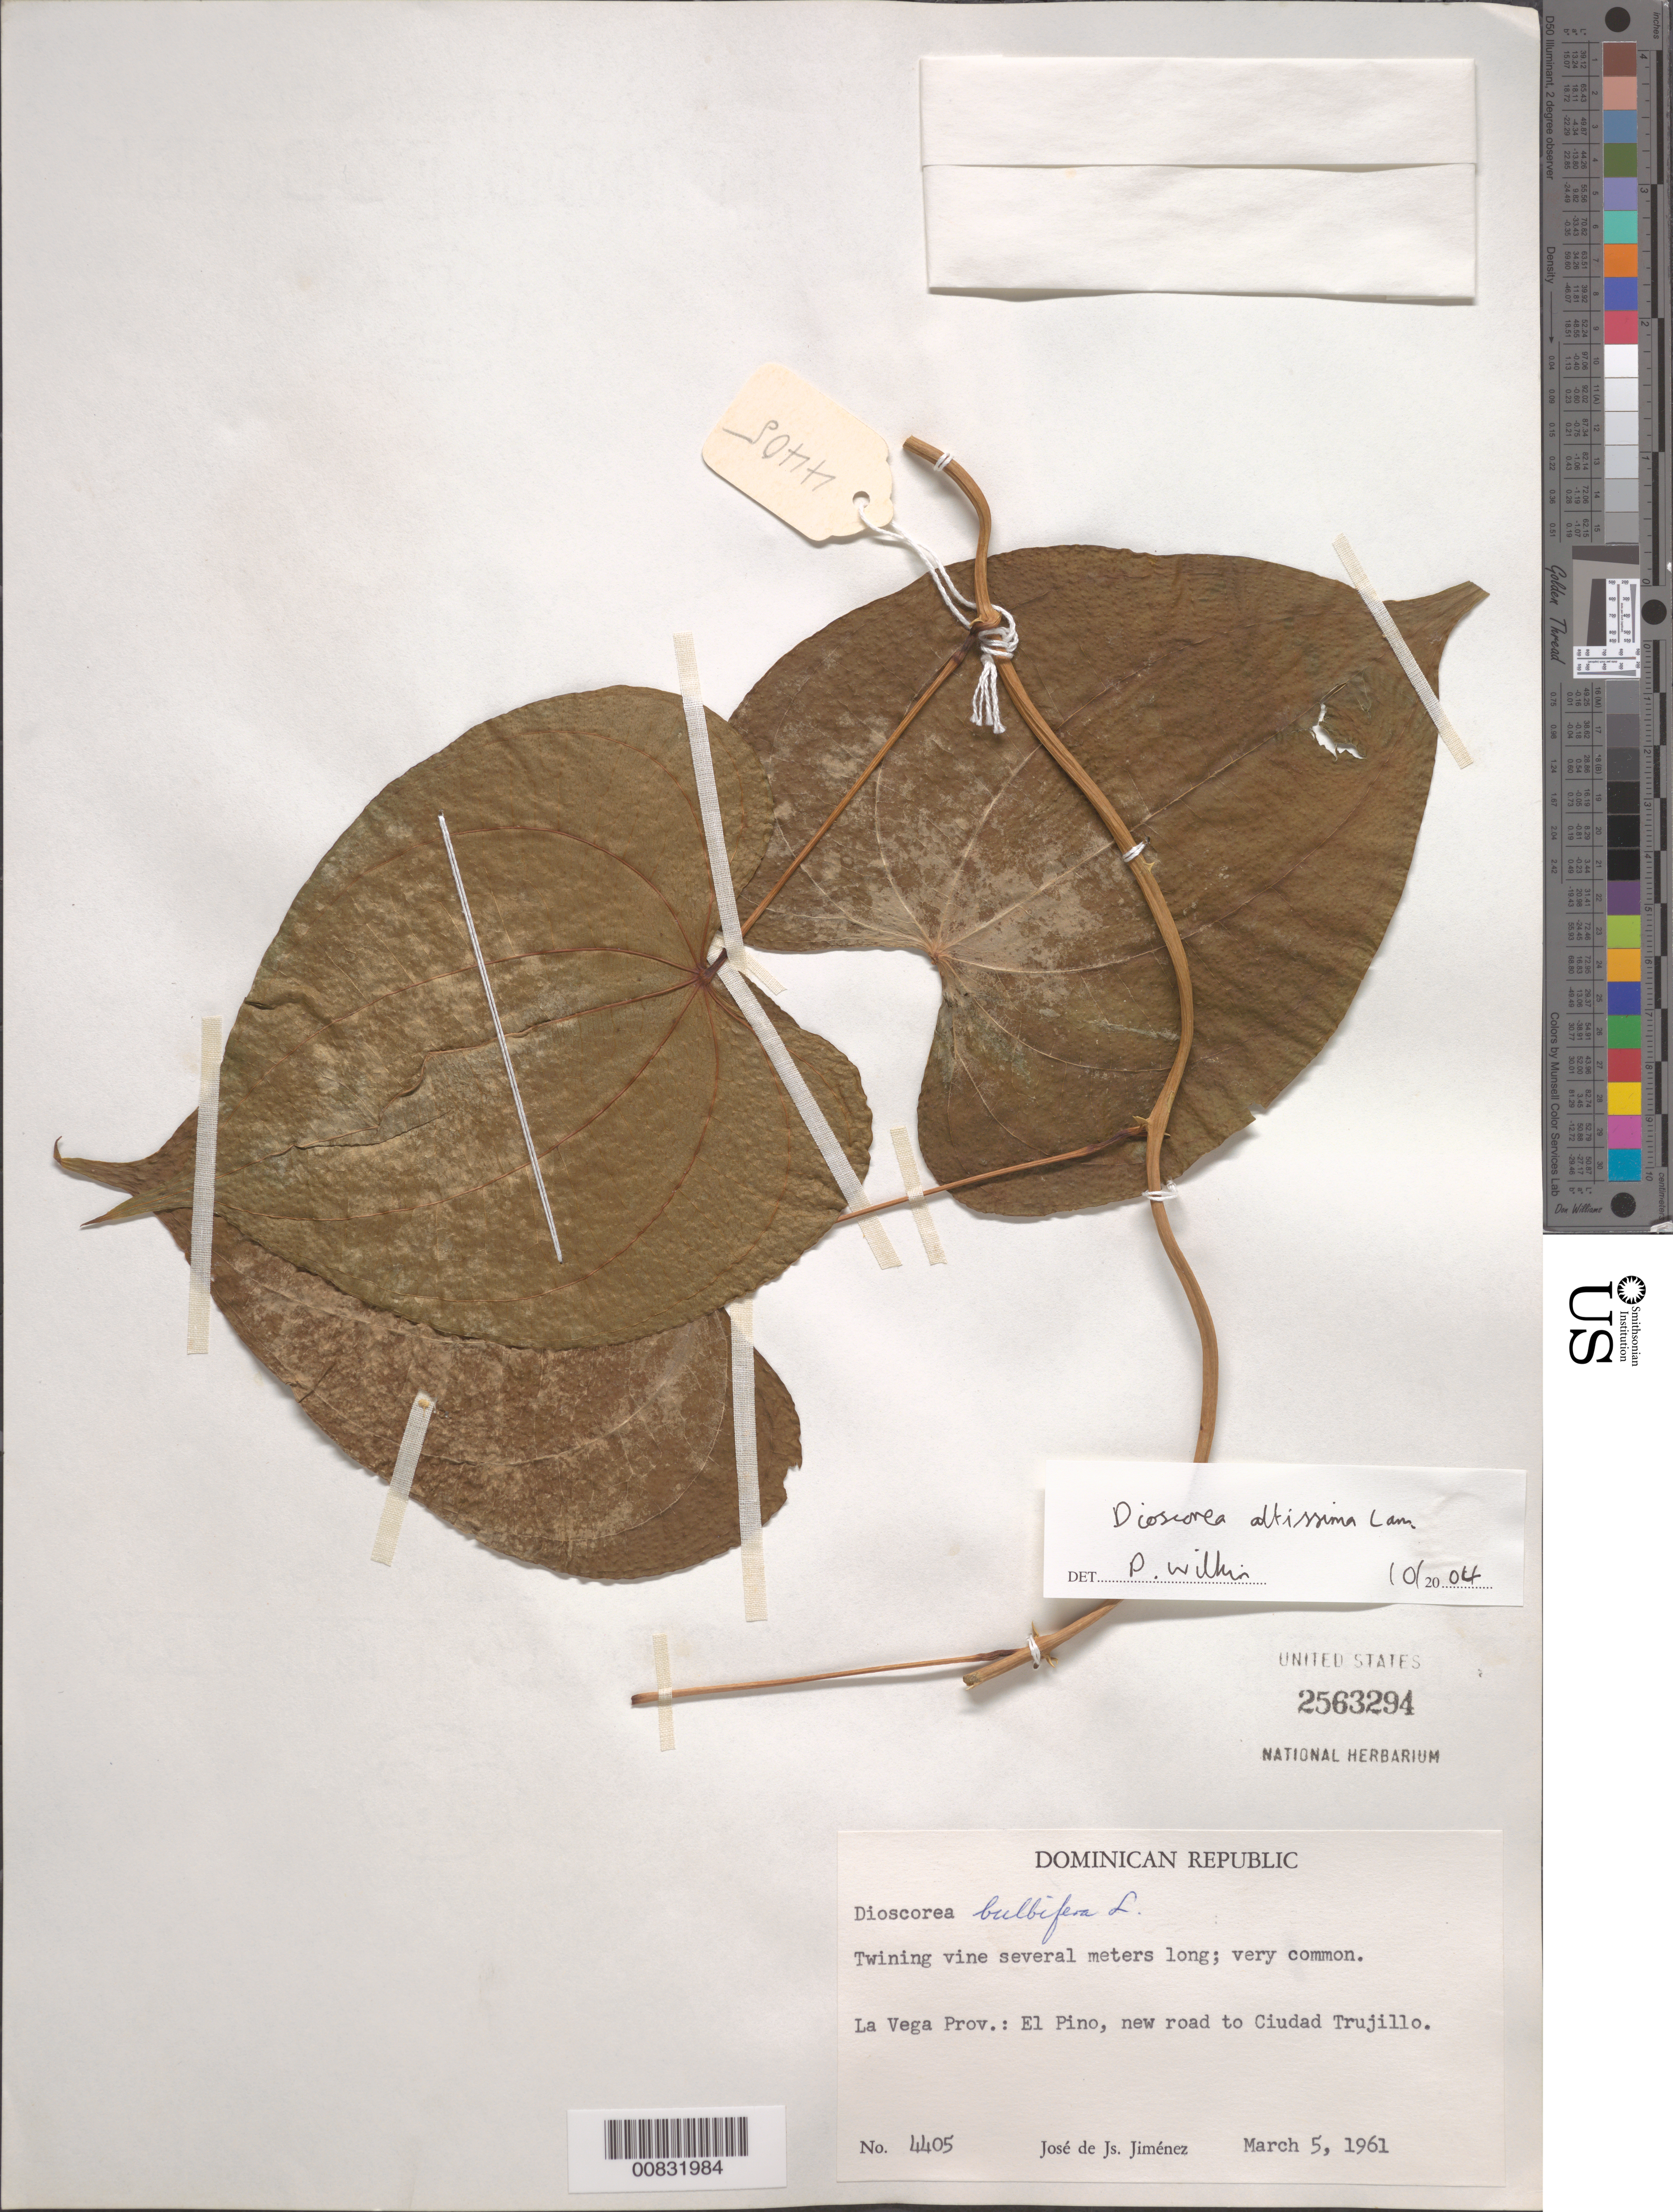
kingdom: Plantae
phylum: Tracheophyta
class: Liliopsida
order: Dioscoreales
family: Dioscoreaceae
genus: Dioscorea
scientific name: Dioscorea altissima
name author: Lam.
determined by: Wilkin, Paul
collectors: J. J. Jiménez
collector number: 4405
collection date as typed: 05 Mar 1961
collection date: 1961-03-05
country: Dominican Republic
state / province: La Vega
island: Hispaniola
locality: El Pino, new road to Ciudad Trujillo.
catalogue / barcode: US 2563294